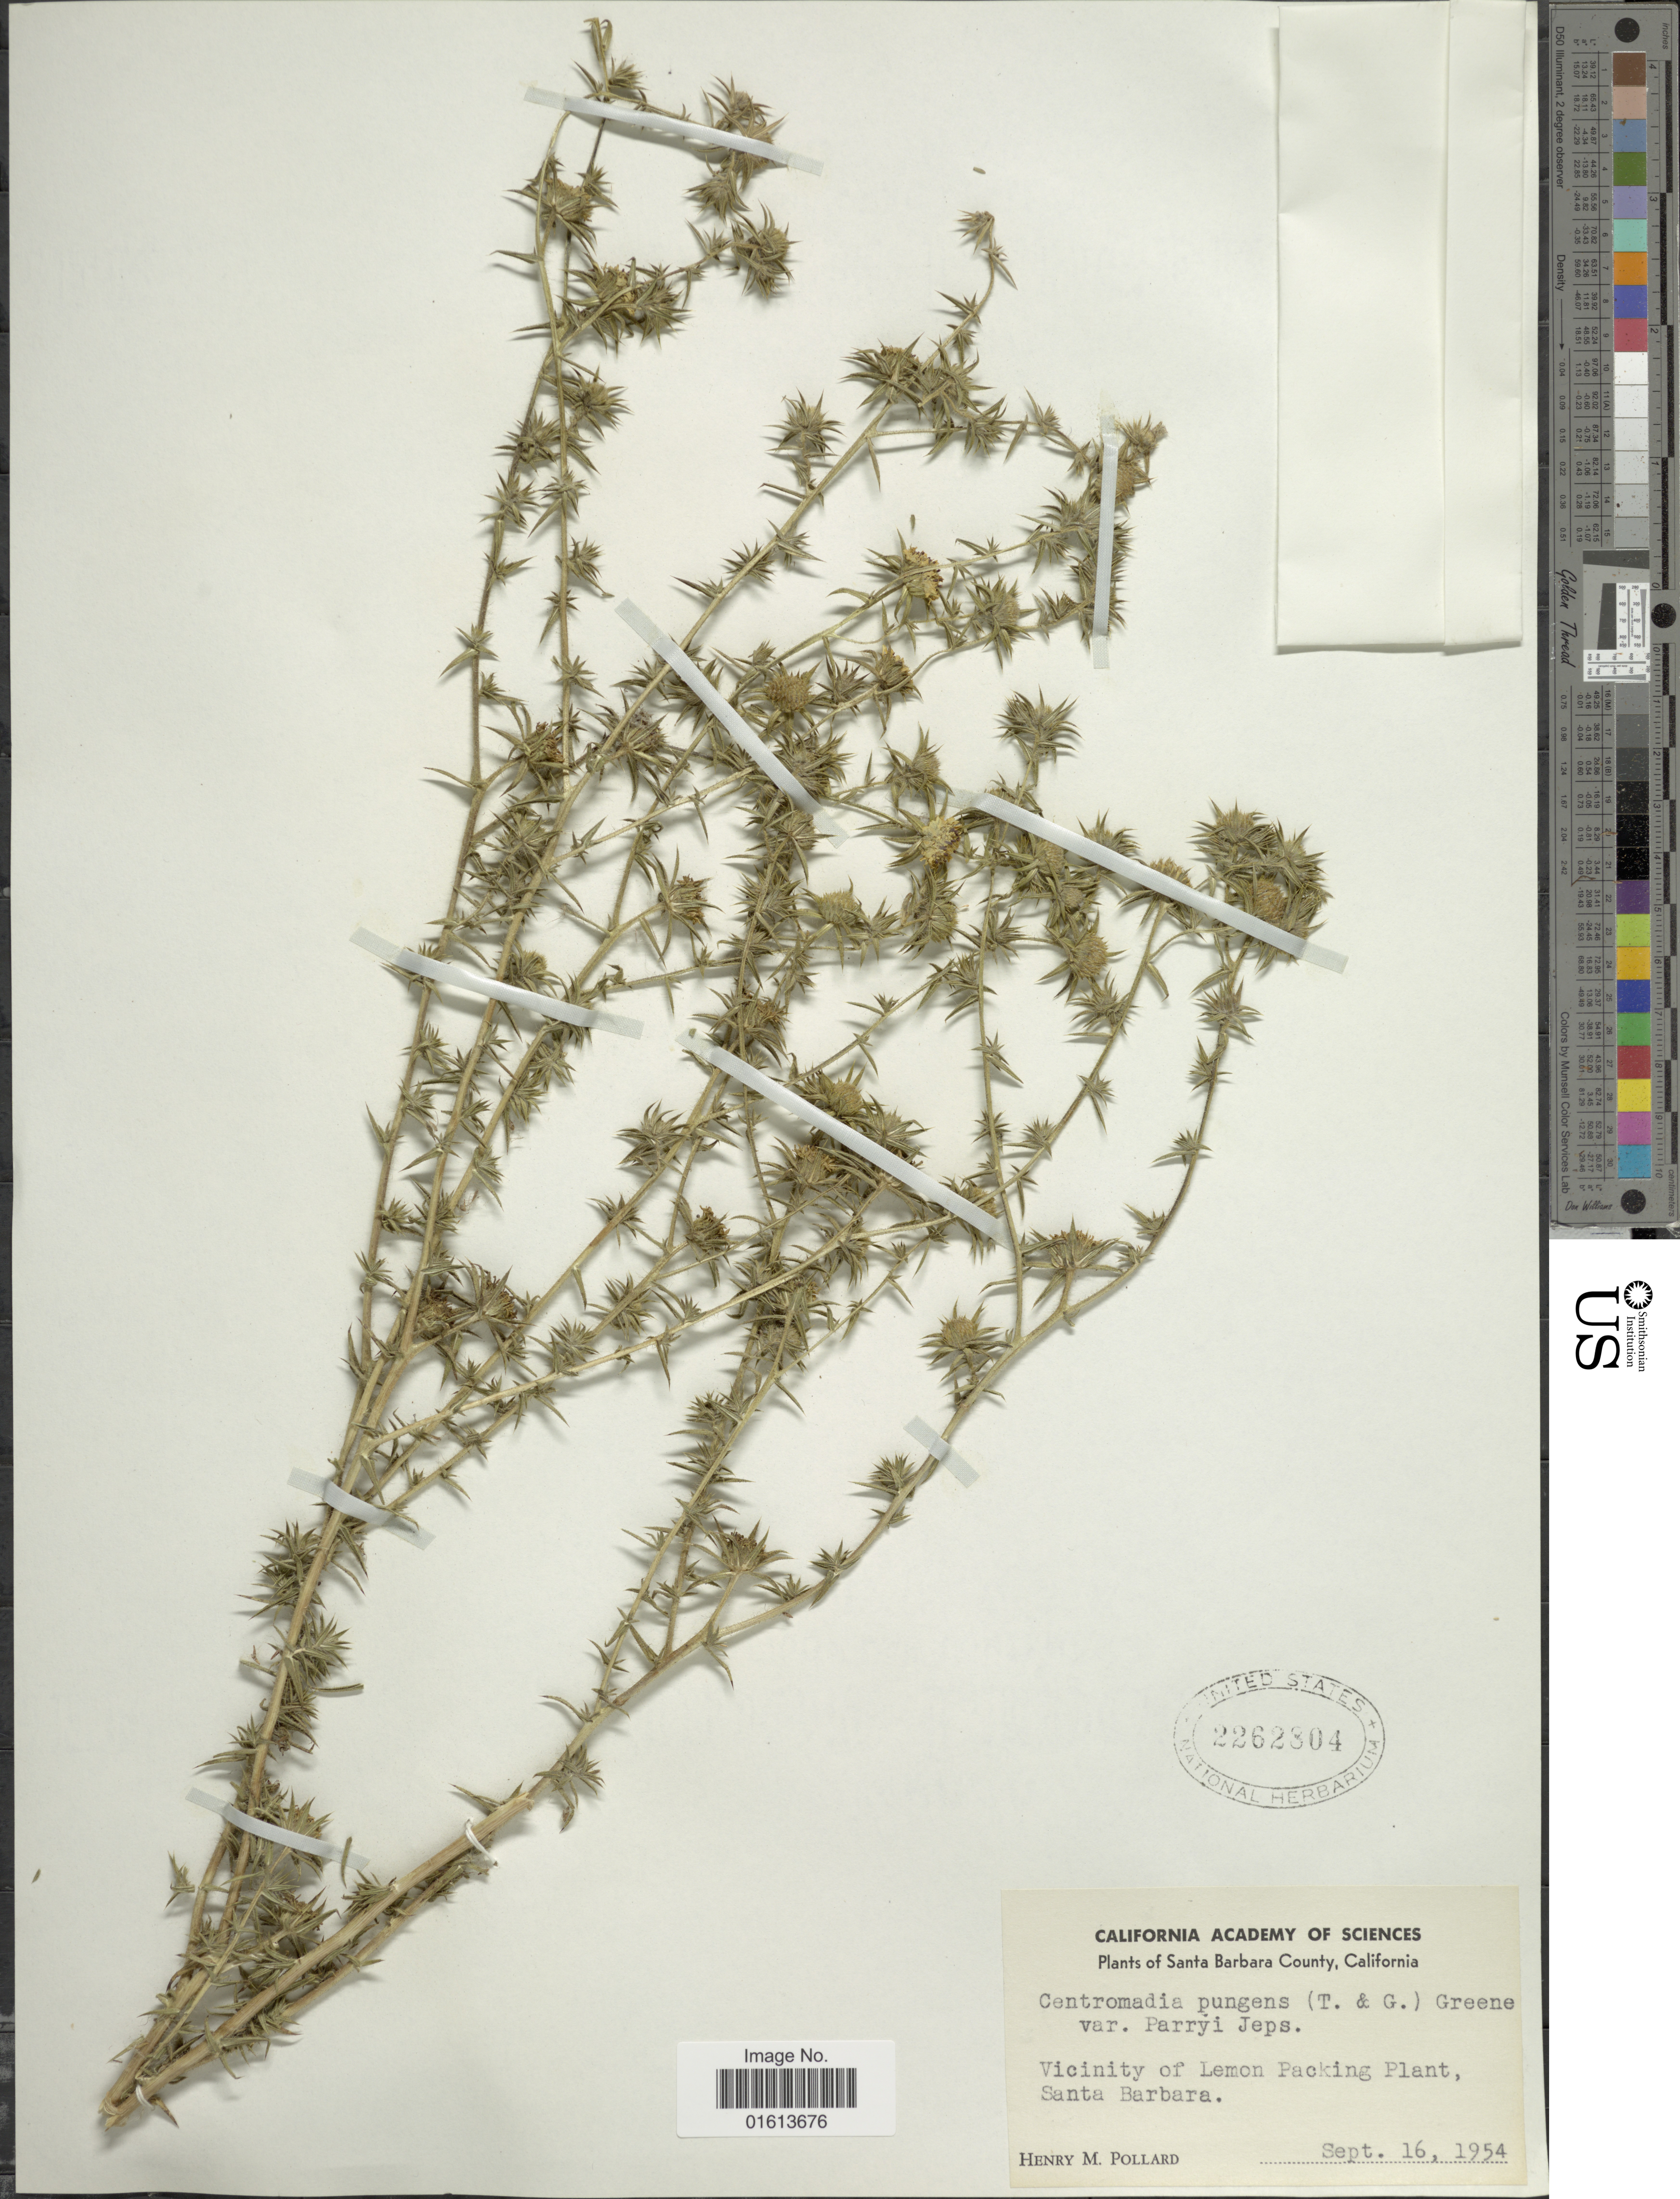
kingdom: Plantae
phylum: Tracheophyta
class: Magnoliopsida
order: Asterales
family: Asteraceae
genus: Centromadia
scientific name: Centromadia pungens subsp. pungens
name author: Hook. & Arn.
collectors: H. M. Pollard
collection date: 1954-09-16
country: United States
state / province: California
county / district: Santa Barbara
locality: Santa Barbara County, California. Vicinity of Lemon Packing Plant. Santa Barbara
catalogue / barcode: US 2262804